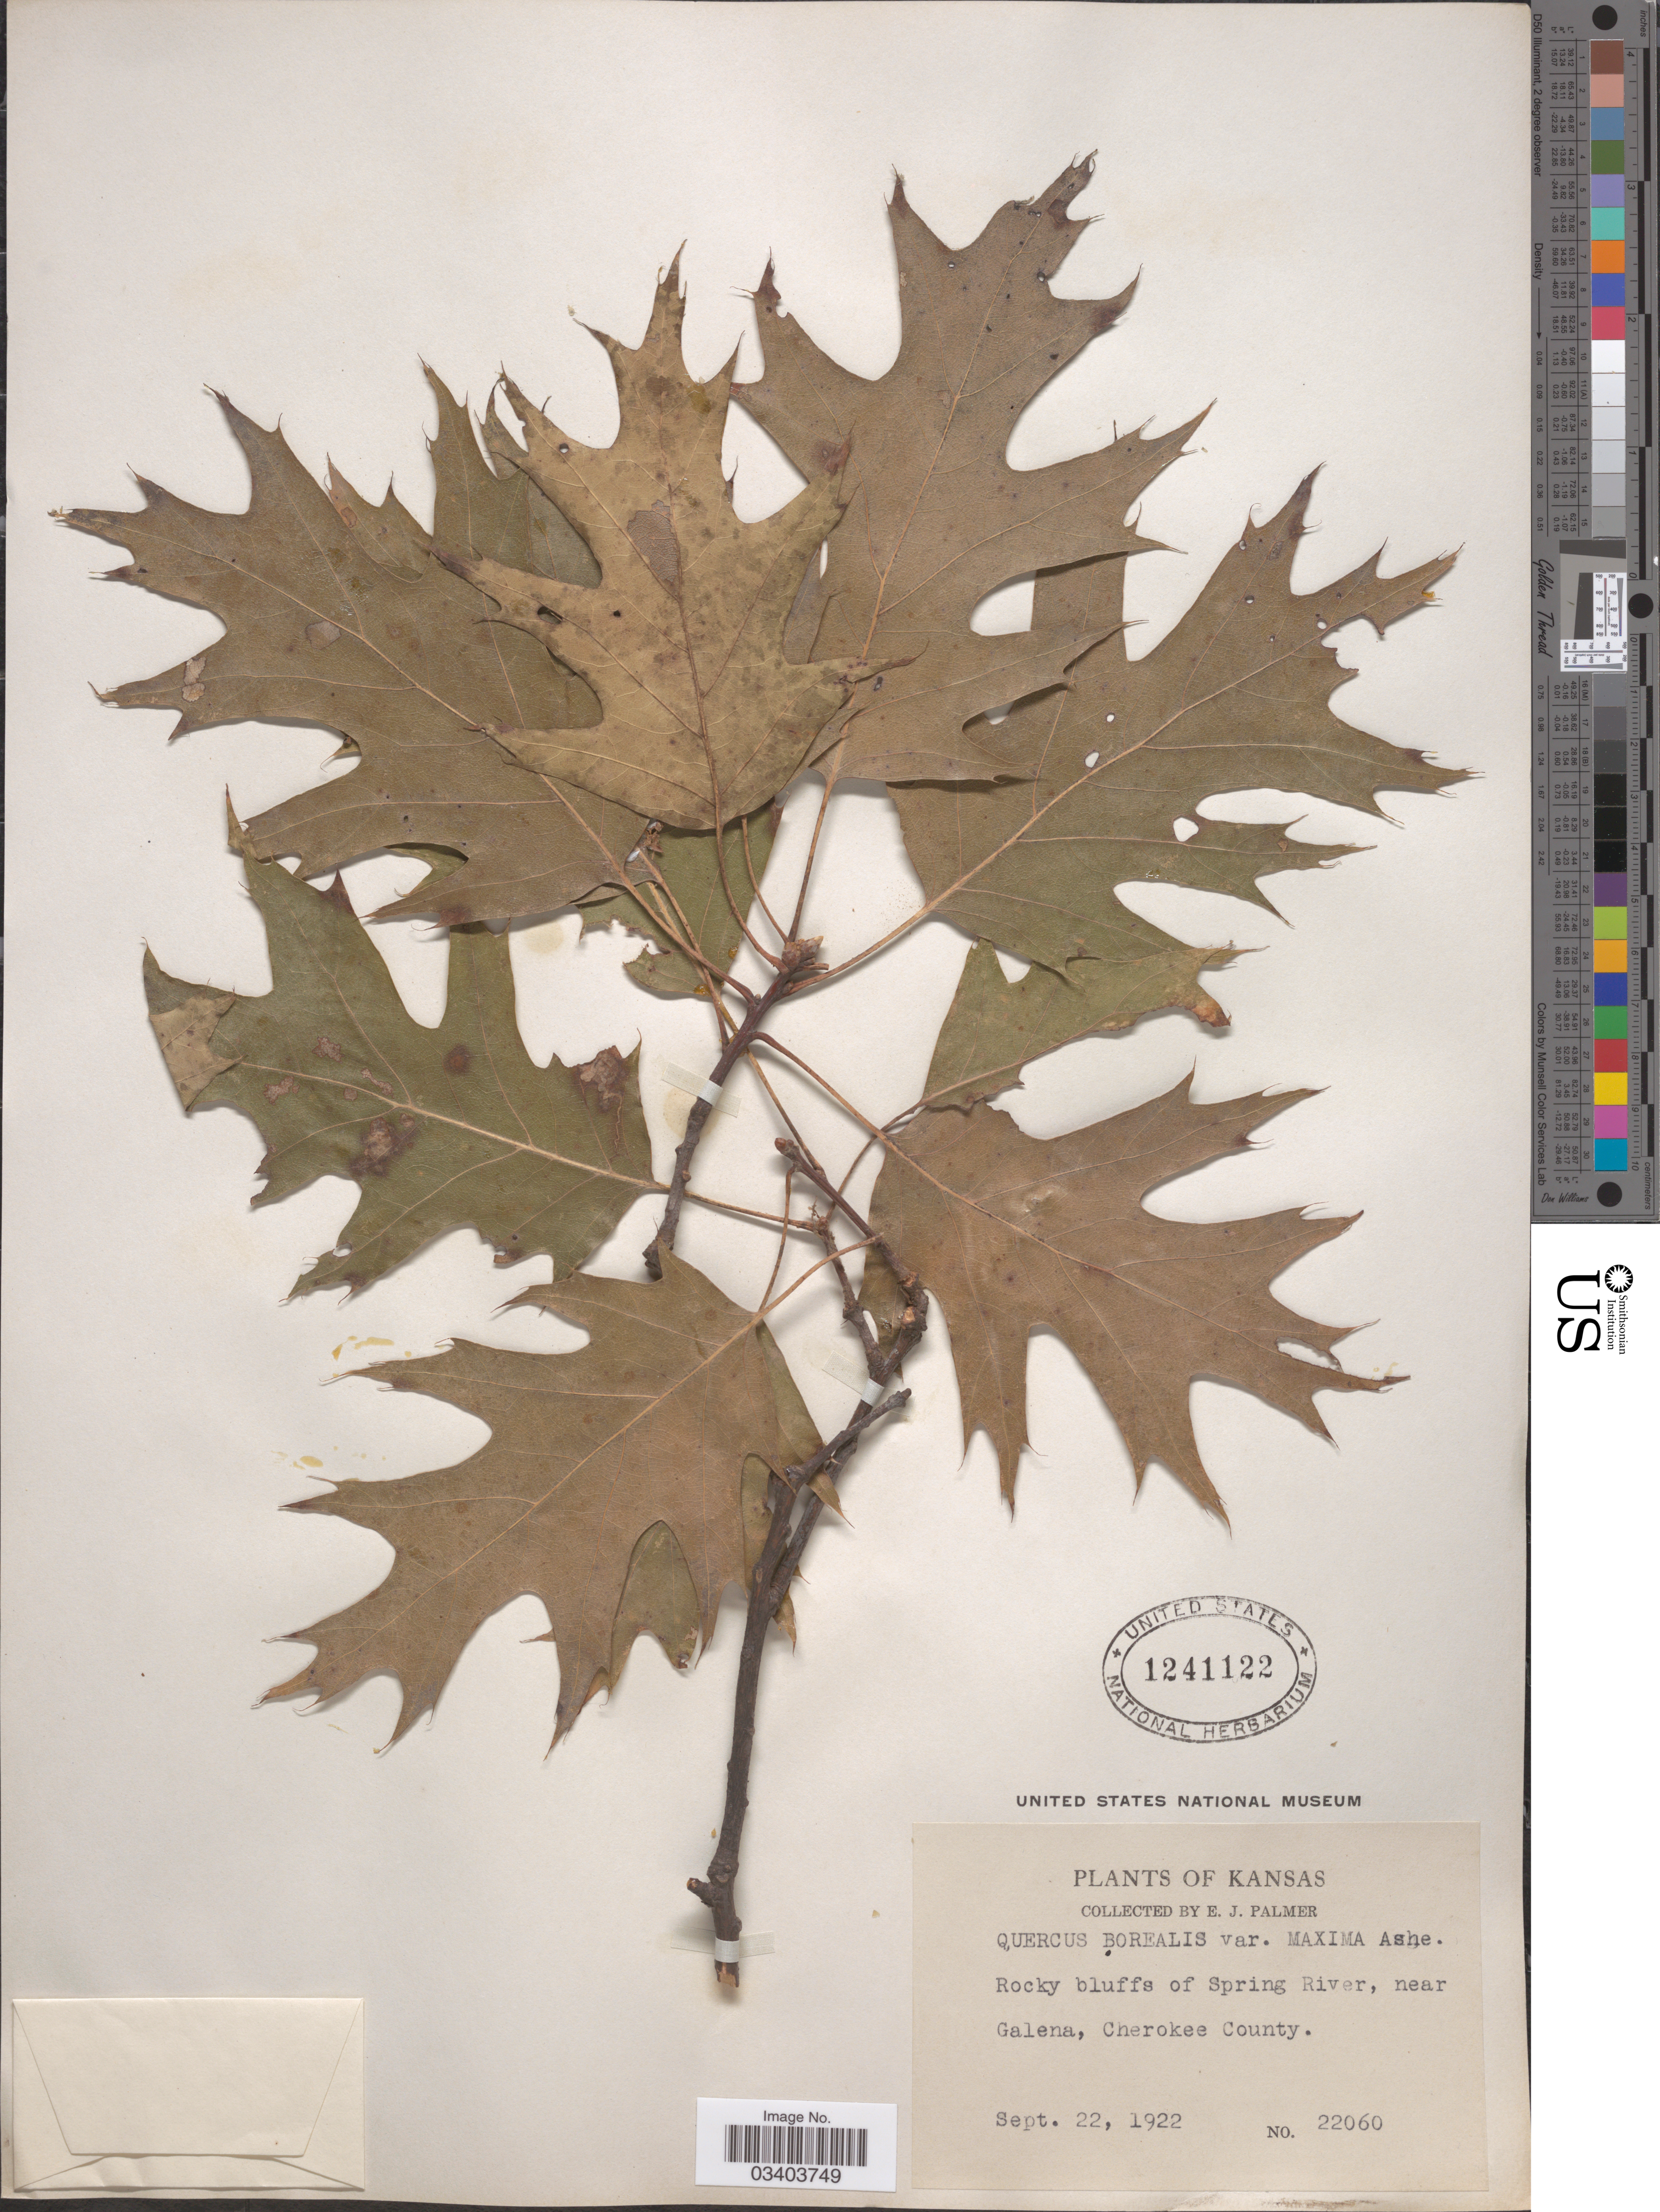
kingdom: Plantae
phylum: Tracheophyta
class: Magnoliopsida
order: Fagales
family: Fagaceae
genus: Quercus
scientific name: Quercus borealis var. maxima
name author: (Marshall) Sarg.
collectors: E. J. Palmer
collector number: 22060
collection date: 1922-09-22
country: United States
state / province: Kansas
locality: Rocky bluffs of Spring River, near Galena, Cherokee County.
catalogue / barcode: US 1241122